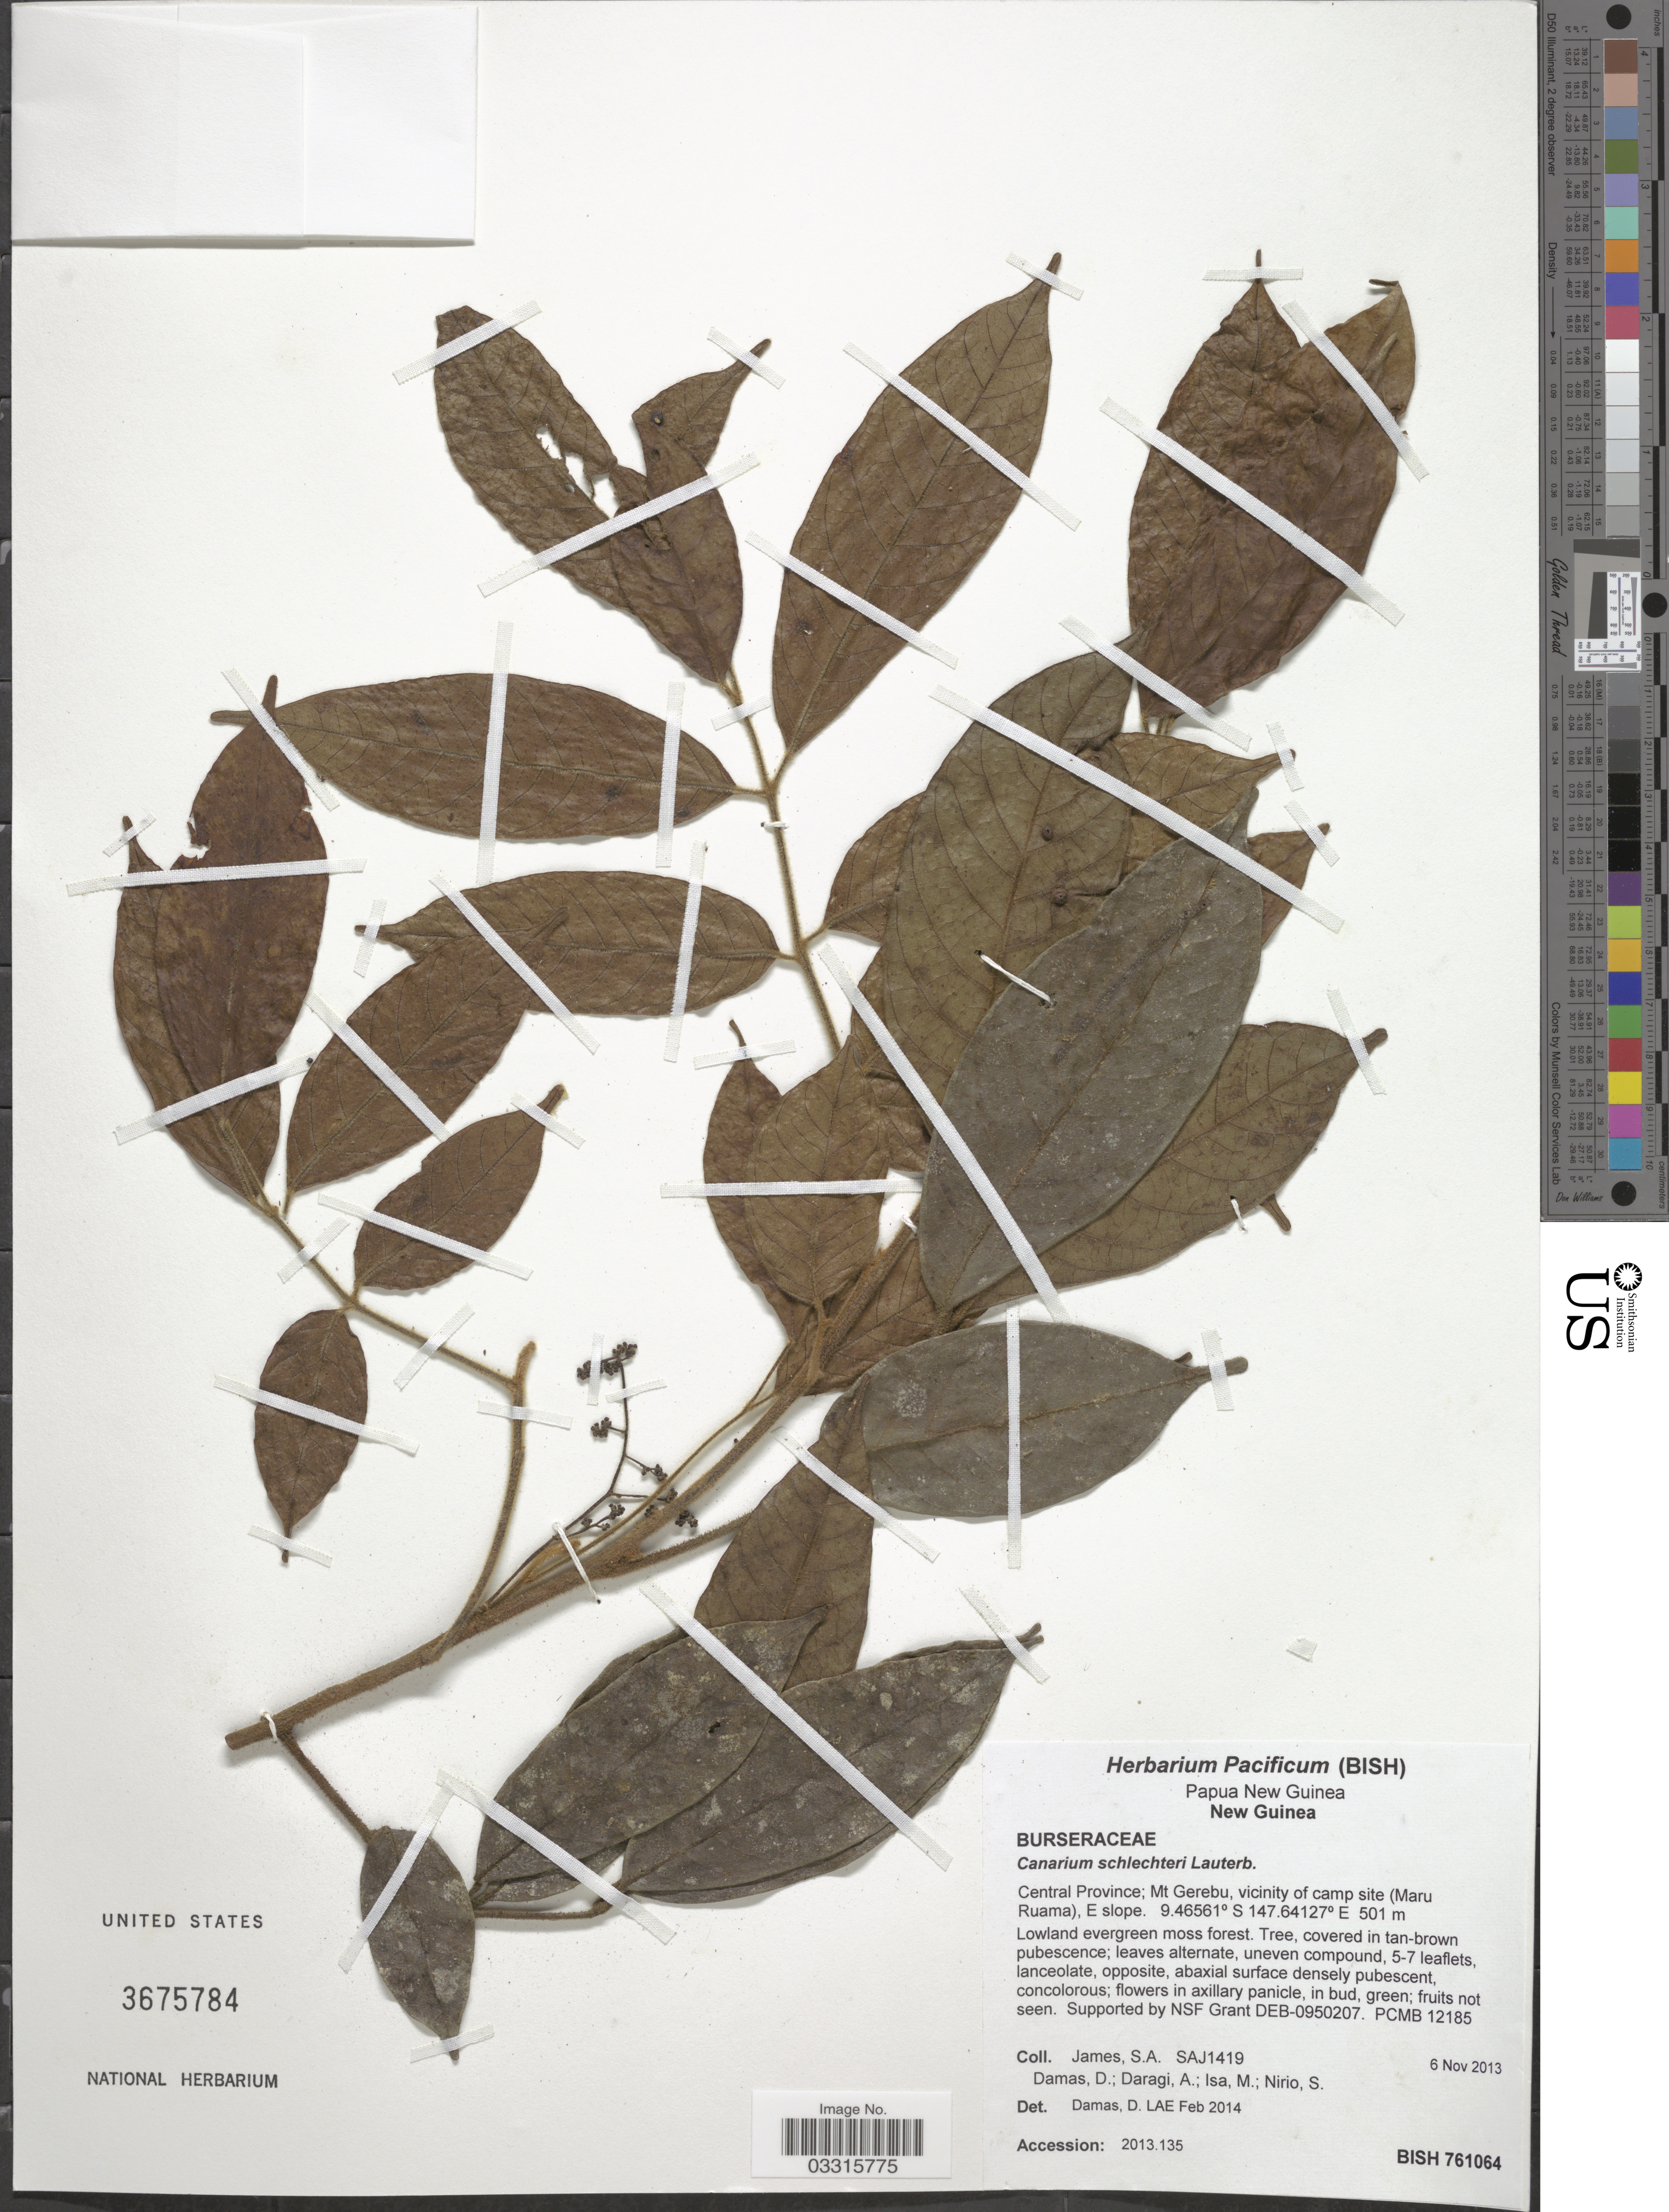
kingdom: Plantae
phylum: Tracheophyta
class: Magnoliopsida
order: Sapindales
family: Burseraceae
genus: Canarium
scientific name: Canarium schlechteri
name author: Lauterb.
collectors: S. James, D. Damas, A. Daragi, M. Isa & S. Nirio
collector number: SAJ1419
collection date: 2013-11-06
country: Papua New Guinea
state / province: Central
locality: Mt. Gerebu, vicinity of camp site (Maru Ruama), E slope.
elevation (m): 501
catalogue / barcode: US 3675784